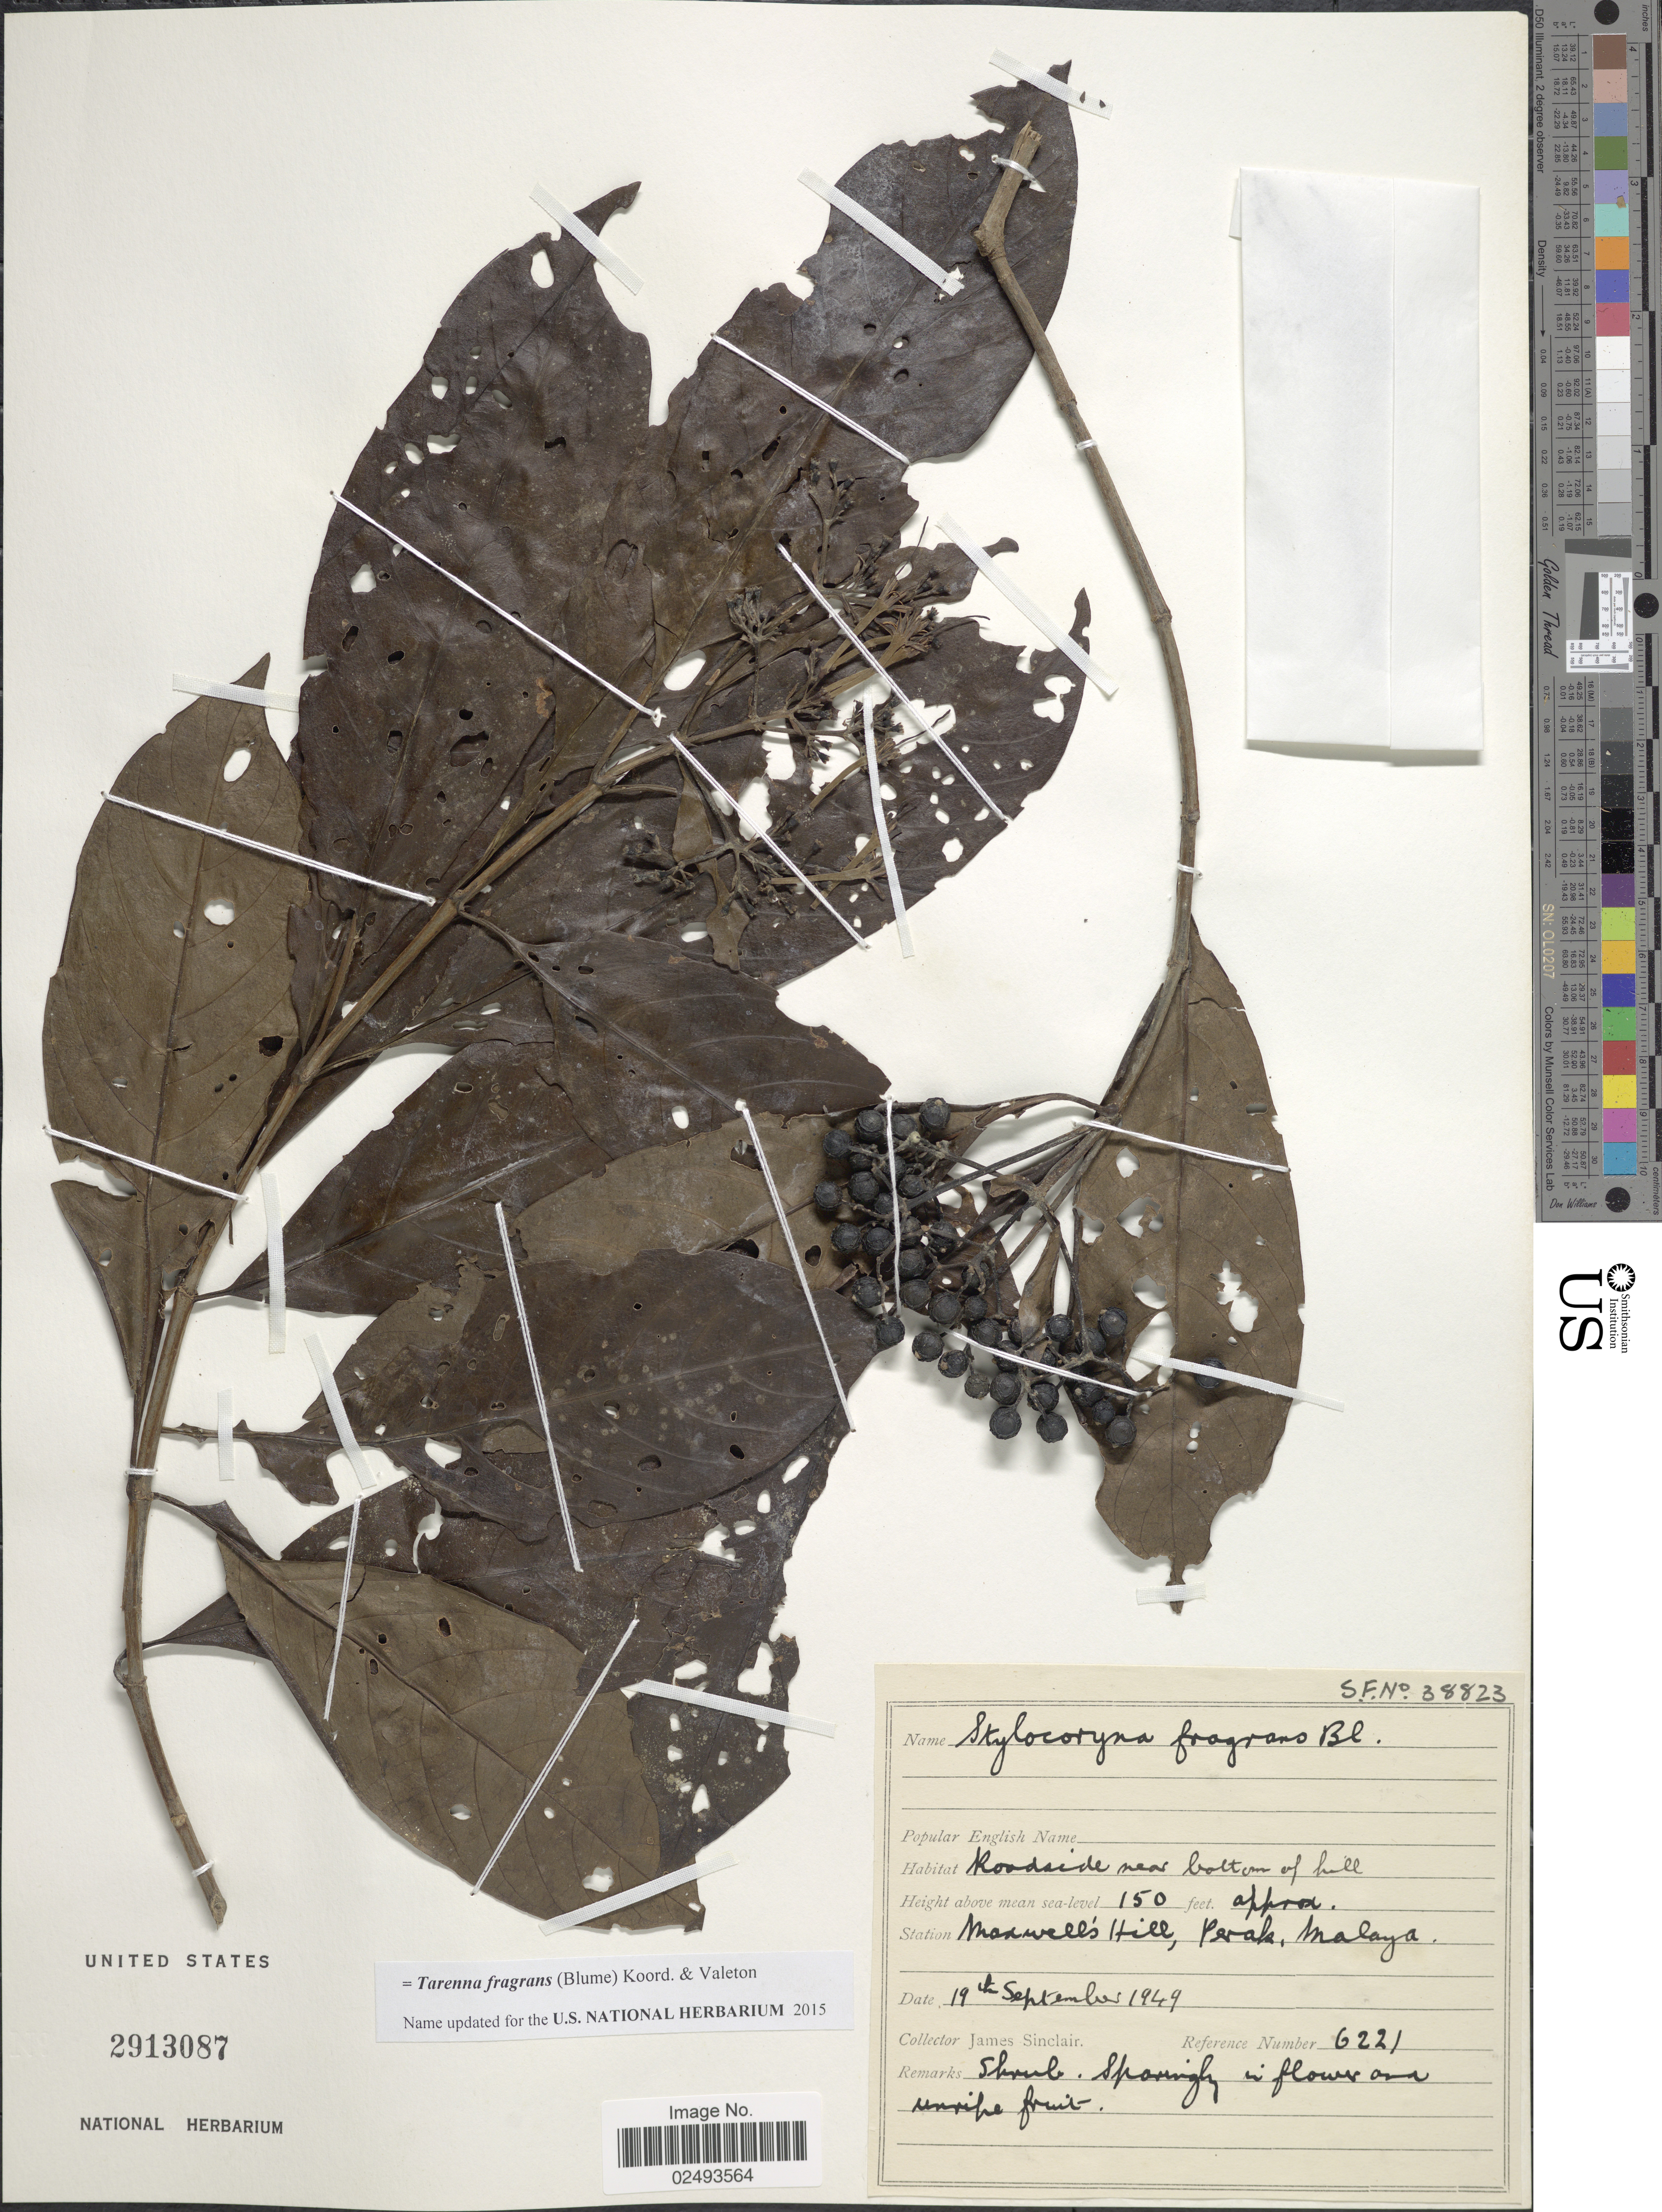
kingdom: Plantae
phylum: Tracheophyta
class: Magnoliopsida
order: Gentianales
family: Rubiaceae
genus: Tarenna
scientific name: Tarenna fragrans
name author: (Blume) Koord. & Valeton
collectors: J. Sinclair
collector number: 6221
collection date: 1949-09-19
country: Malaysia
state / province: Perak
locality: Maxwell's Hill, Malaya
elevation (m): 46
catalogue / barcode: US 2913087